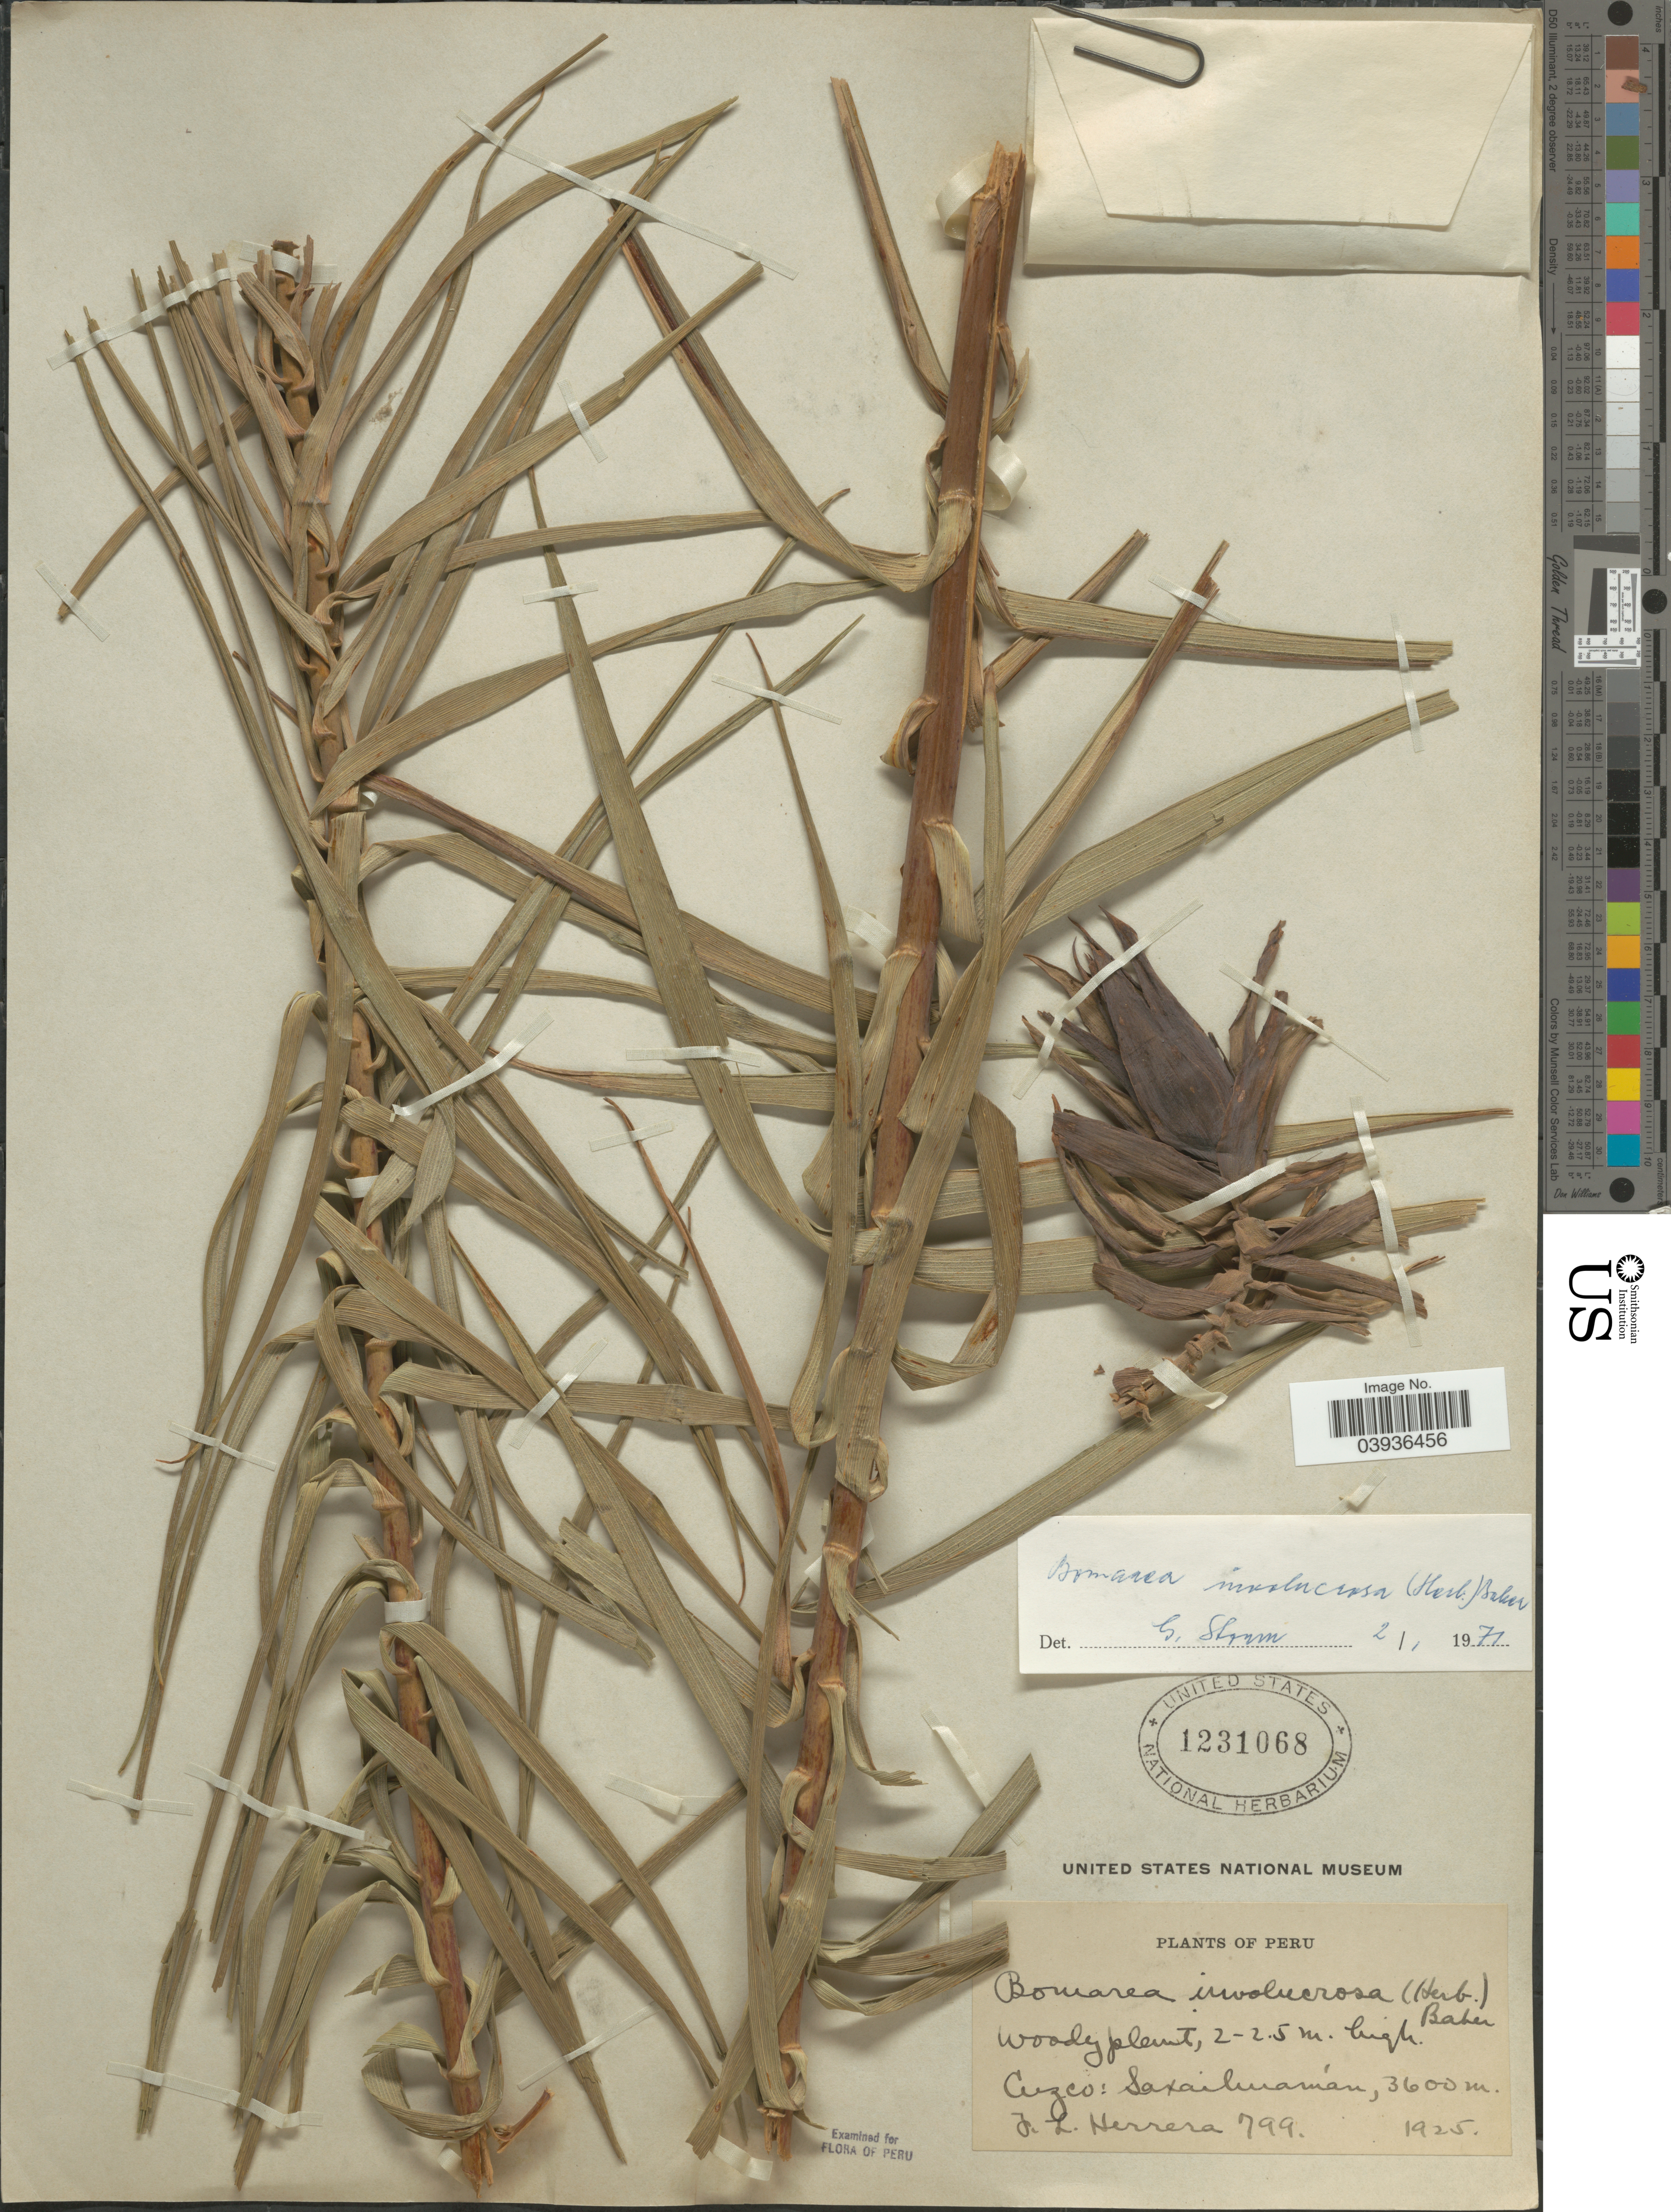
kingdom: Plantae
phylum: Tracheophyta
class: Liliopsida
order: Liliales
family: Alstroemeriaceae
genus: Bomarea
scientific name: Bomarea involucrosa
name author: (Herb.) Baker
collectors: F. L. Herrera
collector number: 799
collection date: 1925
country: Peru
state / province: Cusco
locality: Cuzco: Saxaikuamán.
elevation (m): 3600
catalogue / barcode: US 1231068